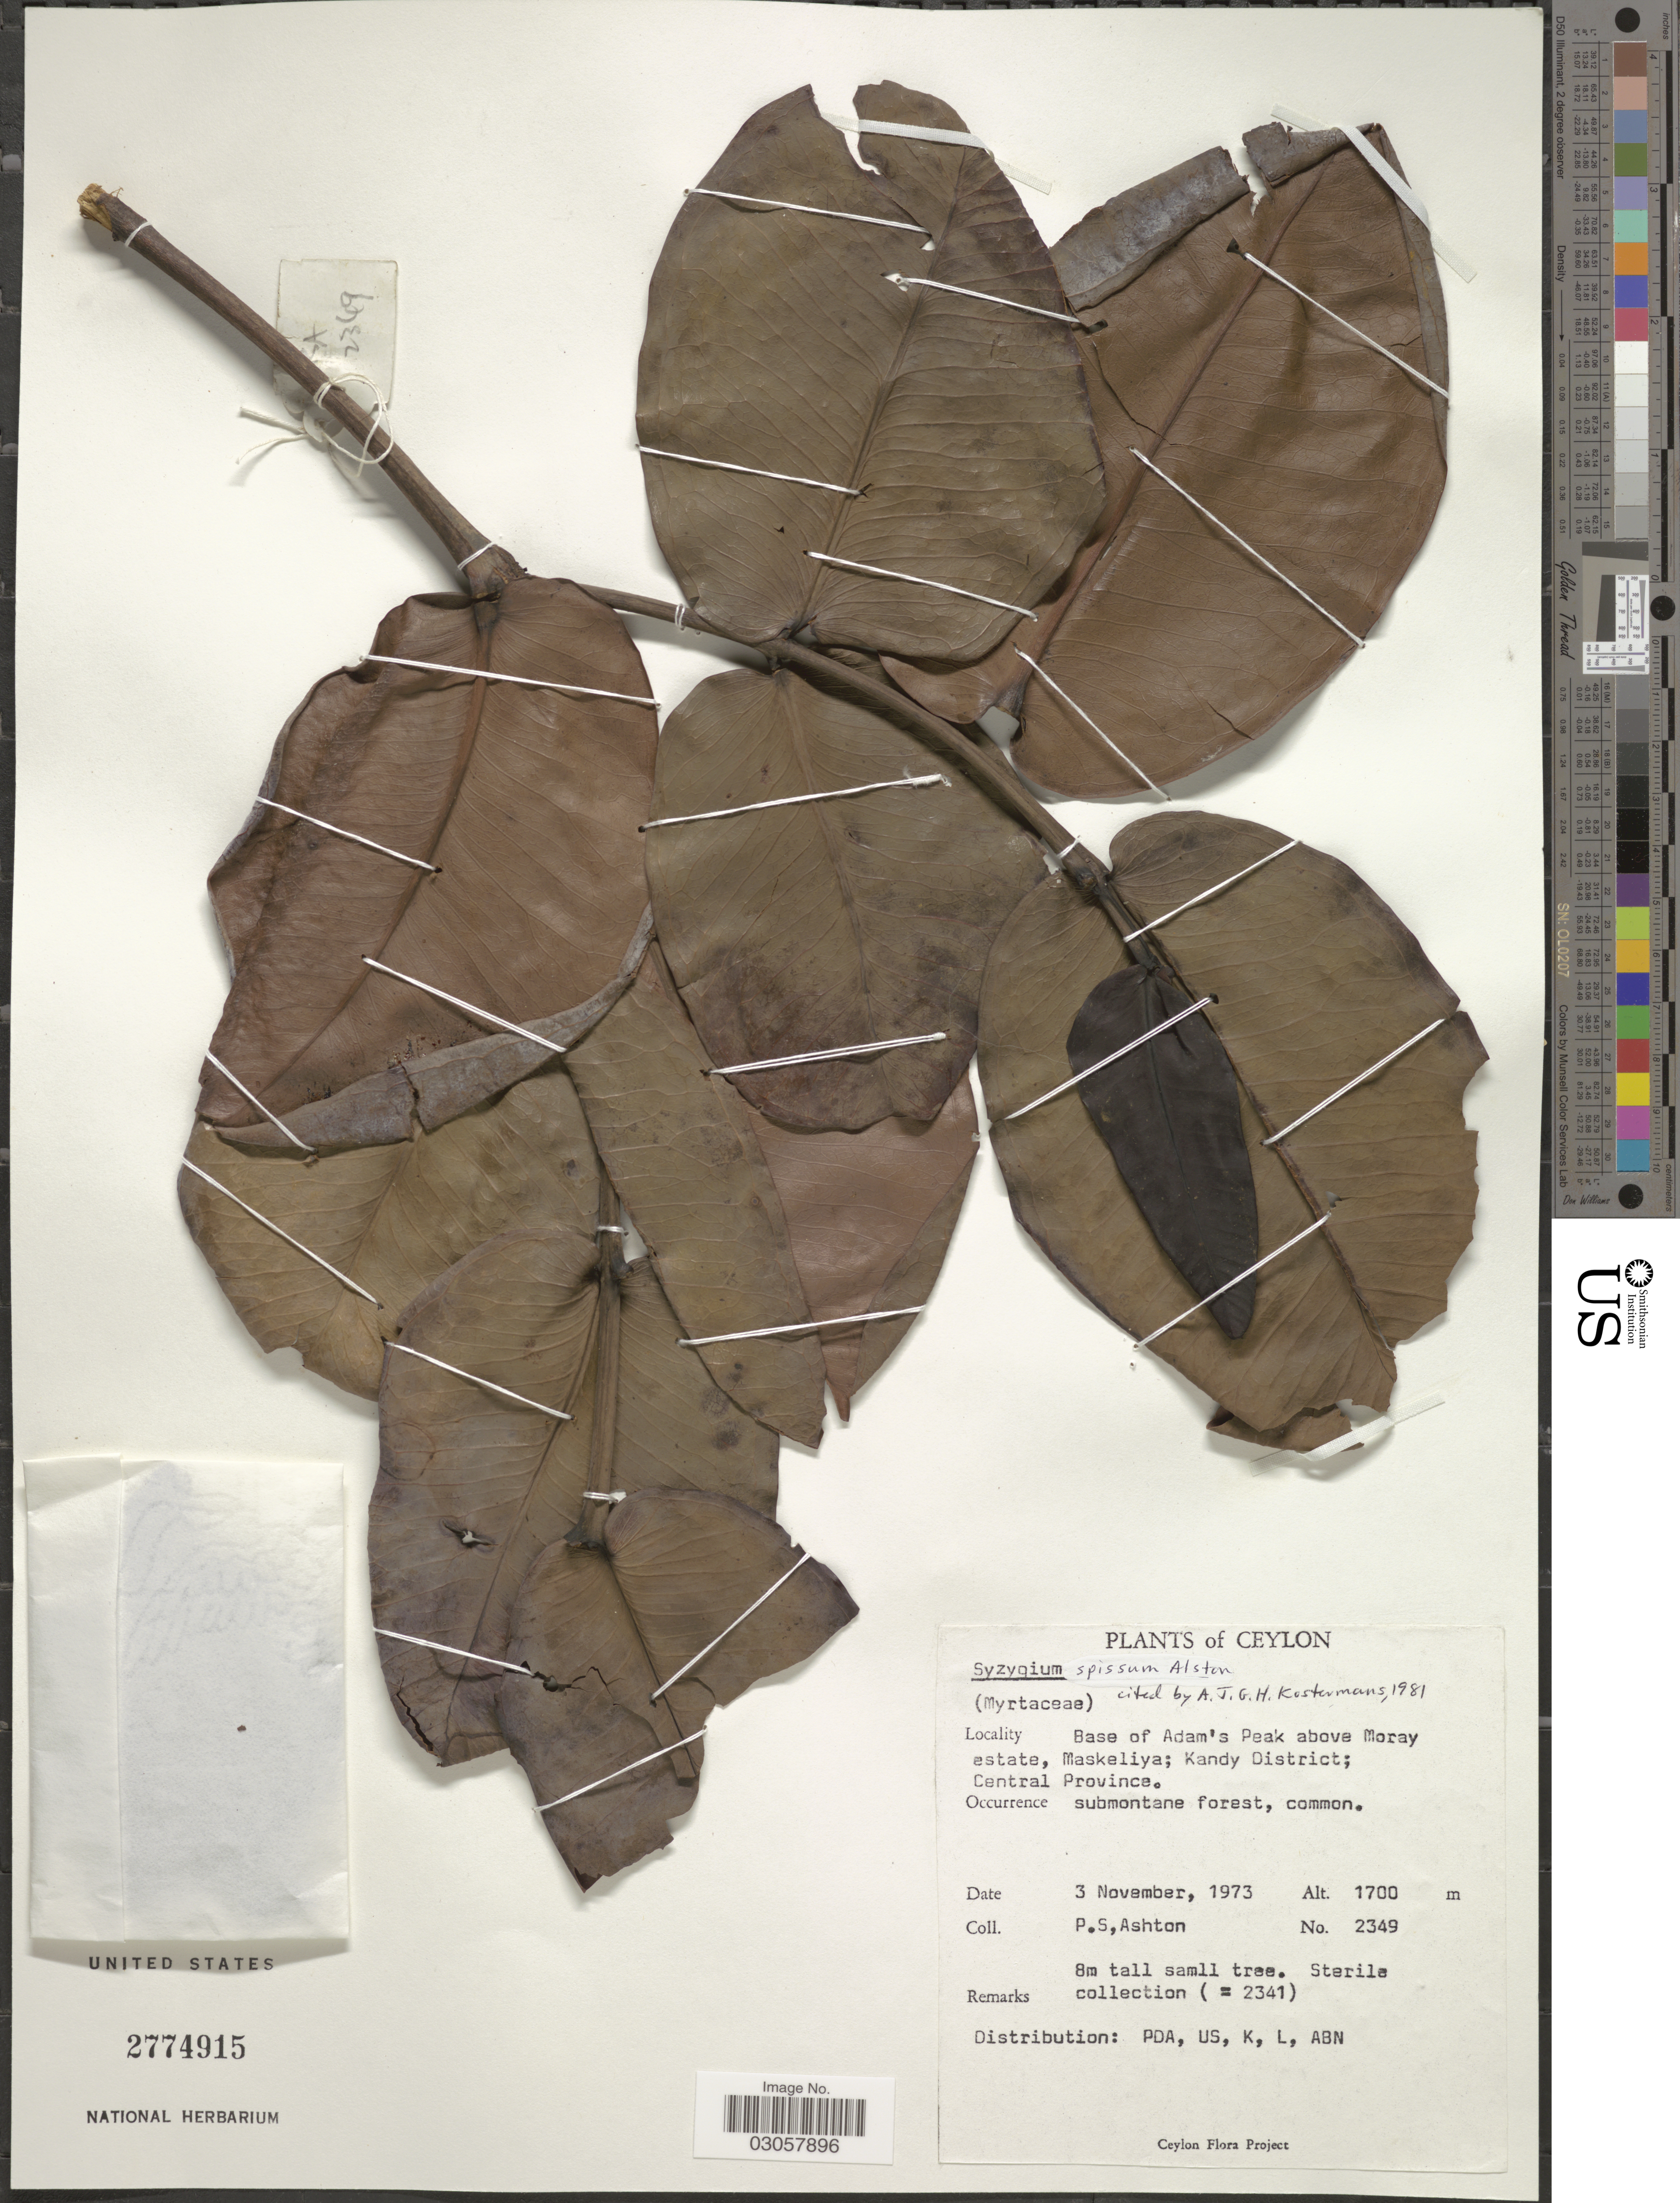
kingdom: Plantae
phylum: Tracheophyta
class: Magnoliopsida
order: Myrtales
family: Myrtaceae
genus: Syzygium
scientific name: Syzygium spissum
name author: Alston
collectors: P. S. Ashton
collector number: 2349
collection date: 1973-11-03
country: Sri Lanka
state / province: Central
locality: Ceylon. Base of Adam's Peak above Moray estate, Maskeliya; Kandy District.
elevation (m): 1700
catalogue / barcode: US 2774915